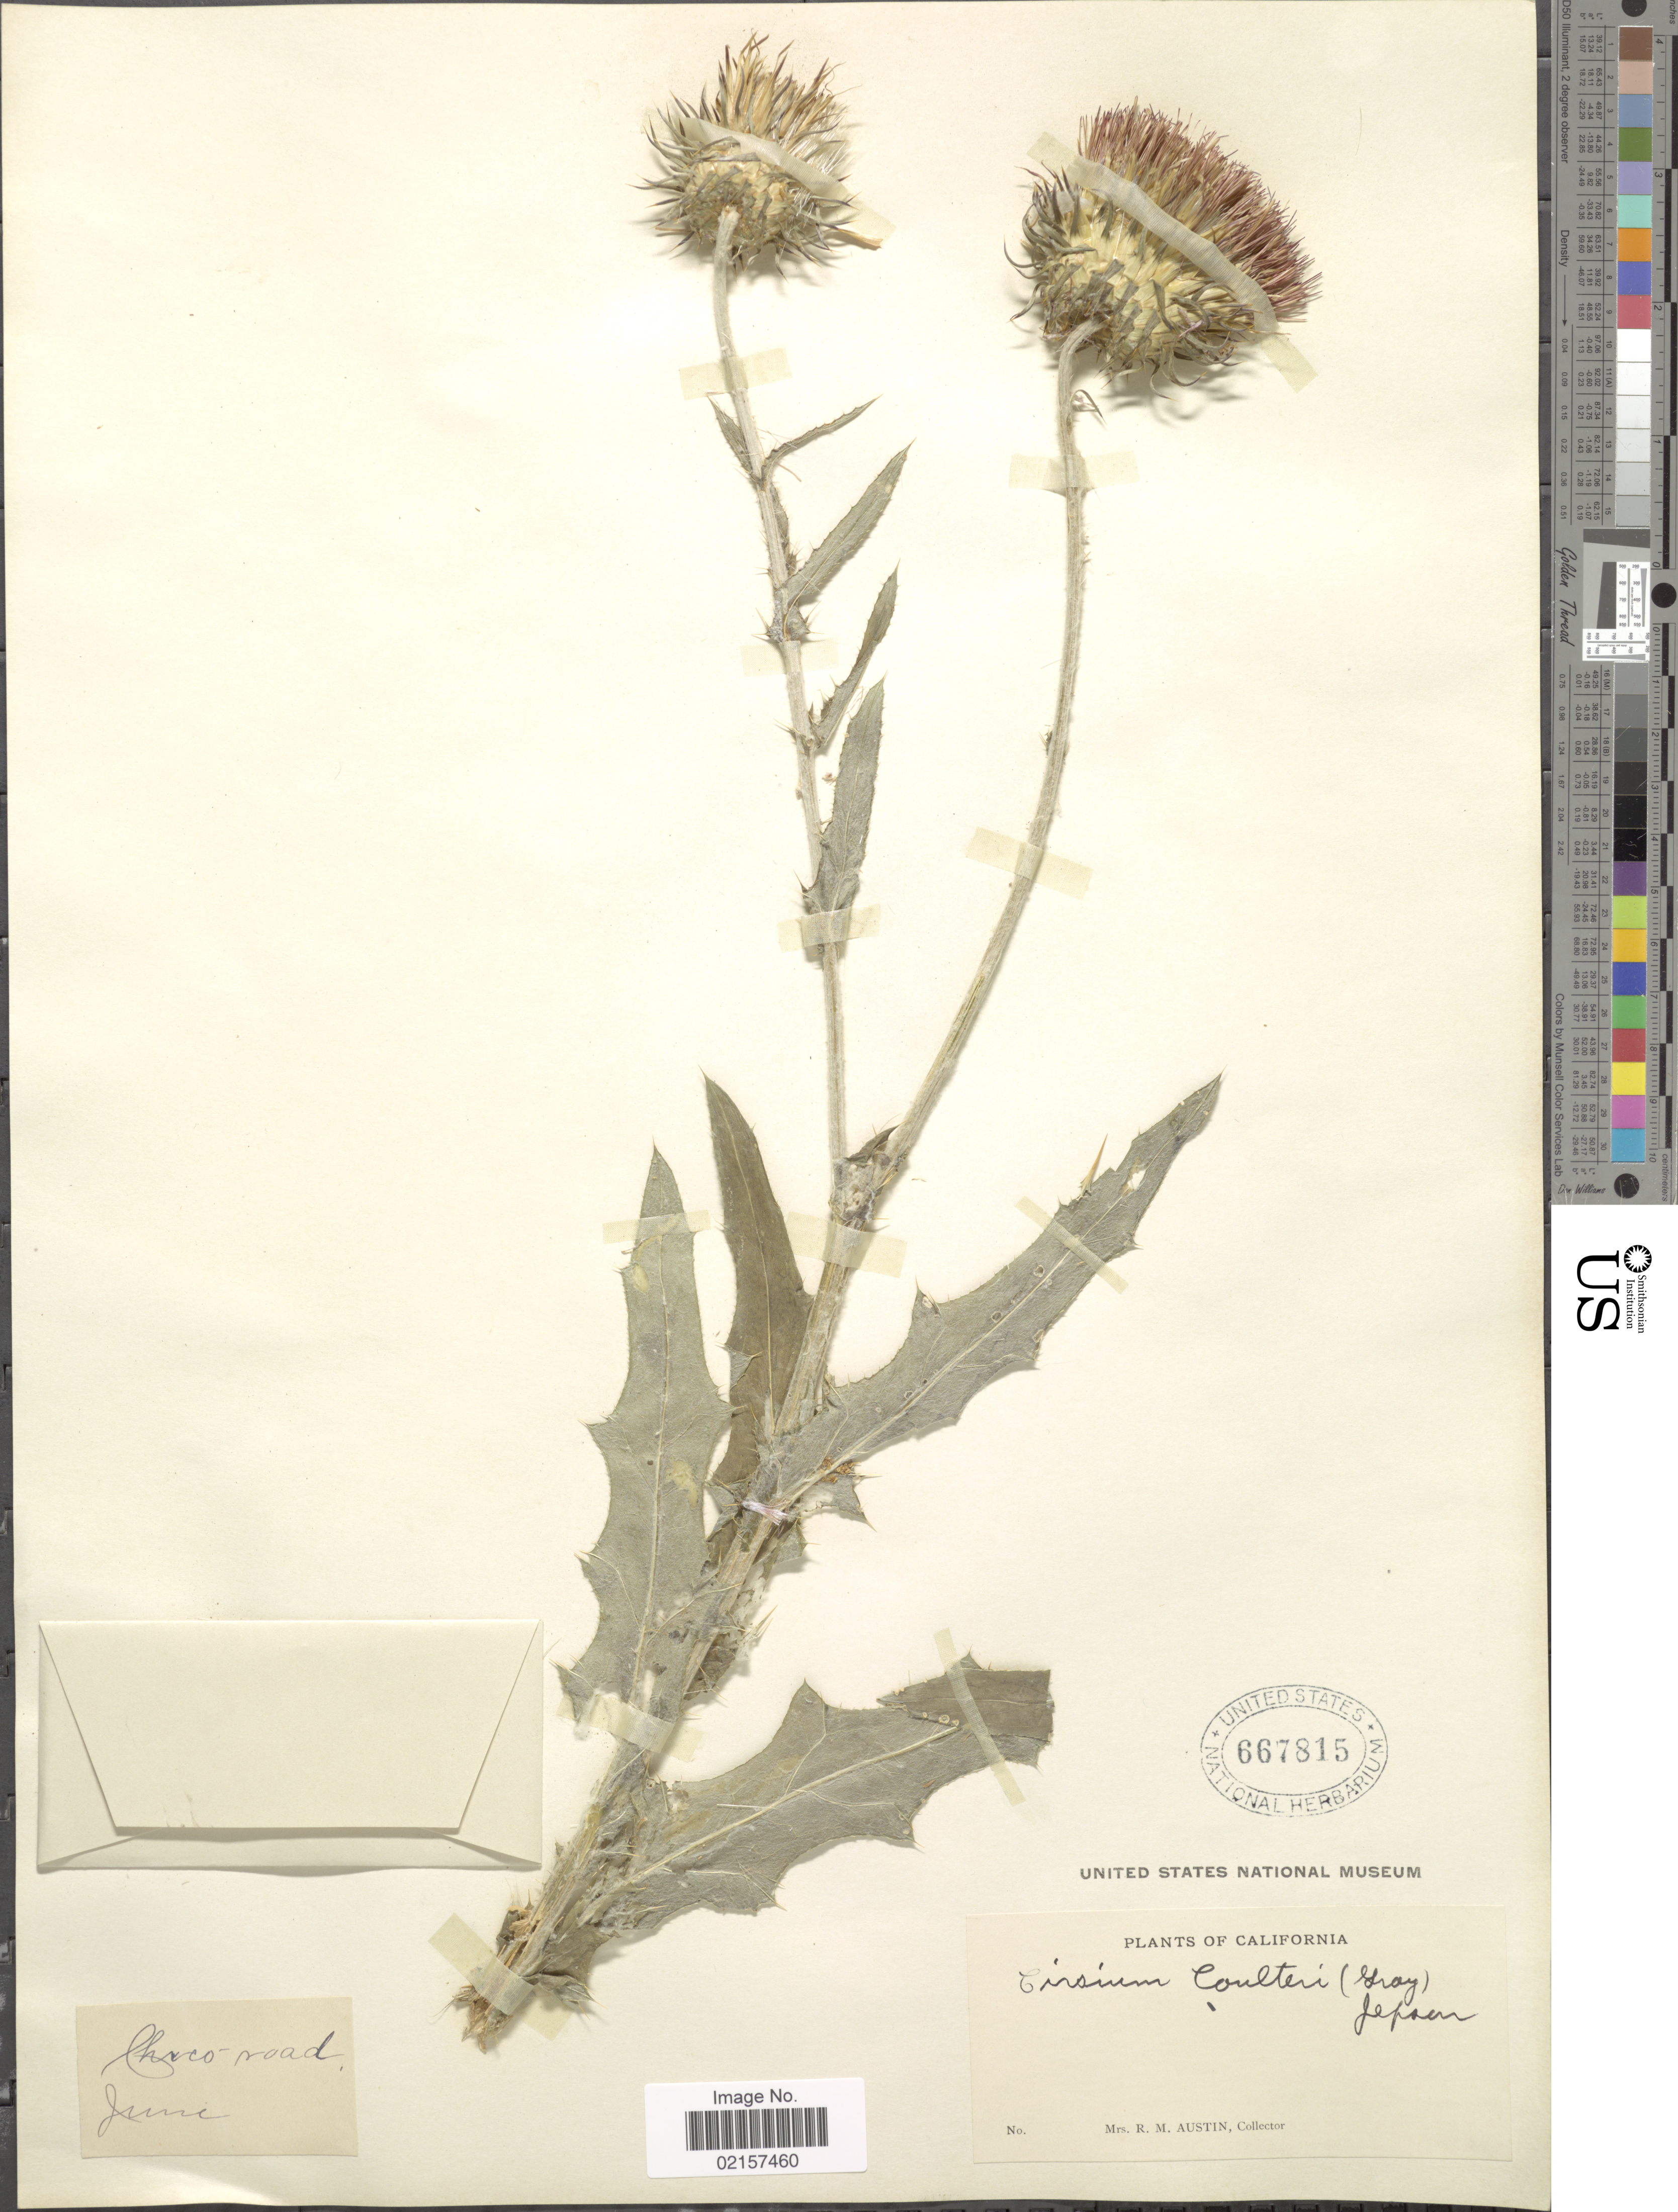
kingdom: Plantae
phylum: Tracheophyta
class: Magnoliopsida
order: Asterales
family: Asteraceae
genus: Cirsium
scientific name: Cirsium occidentale var. coulteri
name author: (Harv. & A. Gray) Jeps.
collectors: R. Austin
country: United States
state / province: California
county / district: Butte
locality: Chico road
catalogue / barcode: US 667815